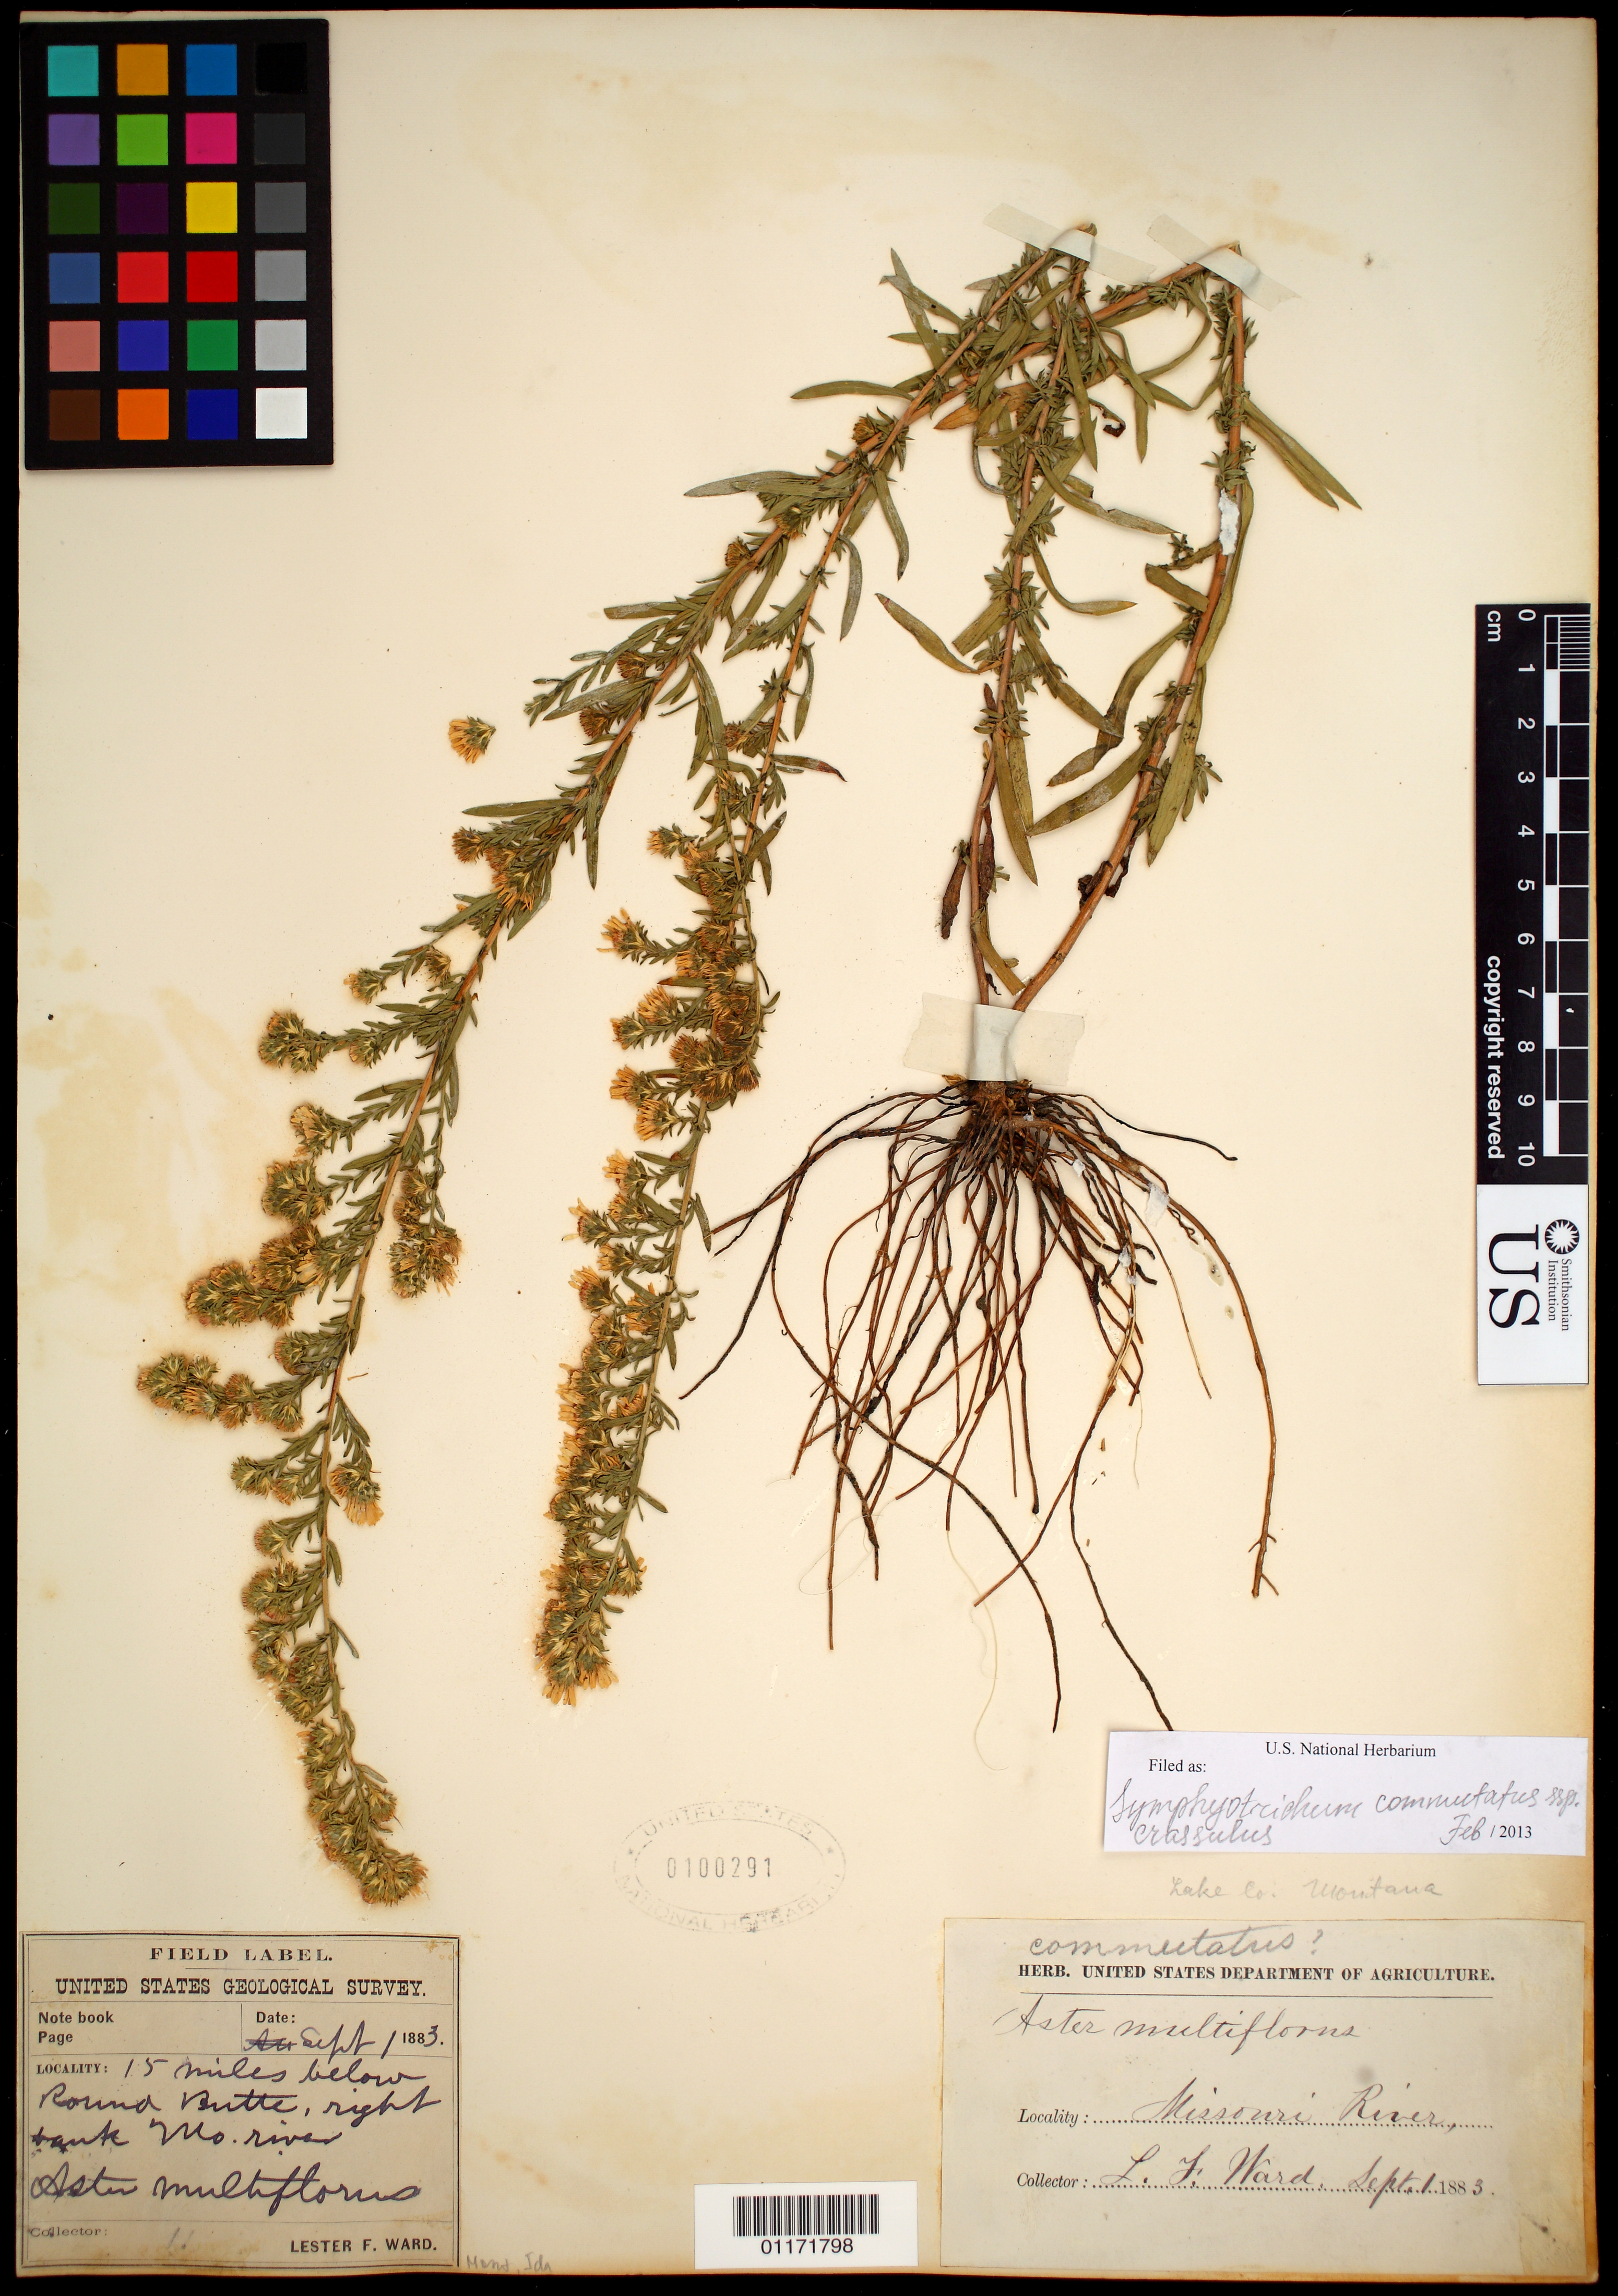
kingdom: Plantae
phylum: Tracheophyta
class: Magnoliopsida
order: Asterales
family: Asteraceae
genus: Symphyotrichum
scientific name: Symphyotrichum falcatum var. commutatum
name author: (Torr. & A. Gray) G.L. Nesom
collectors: L. F. Ward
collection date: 1883-09-01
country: United States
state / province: Montana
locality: Round Butte, right bank Missouri River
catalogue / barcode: US 100291